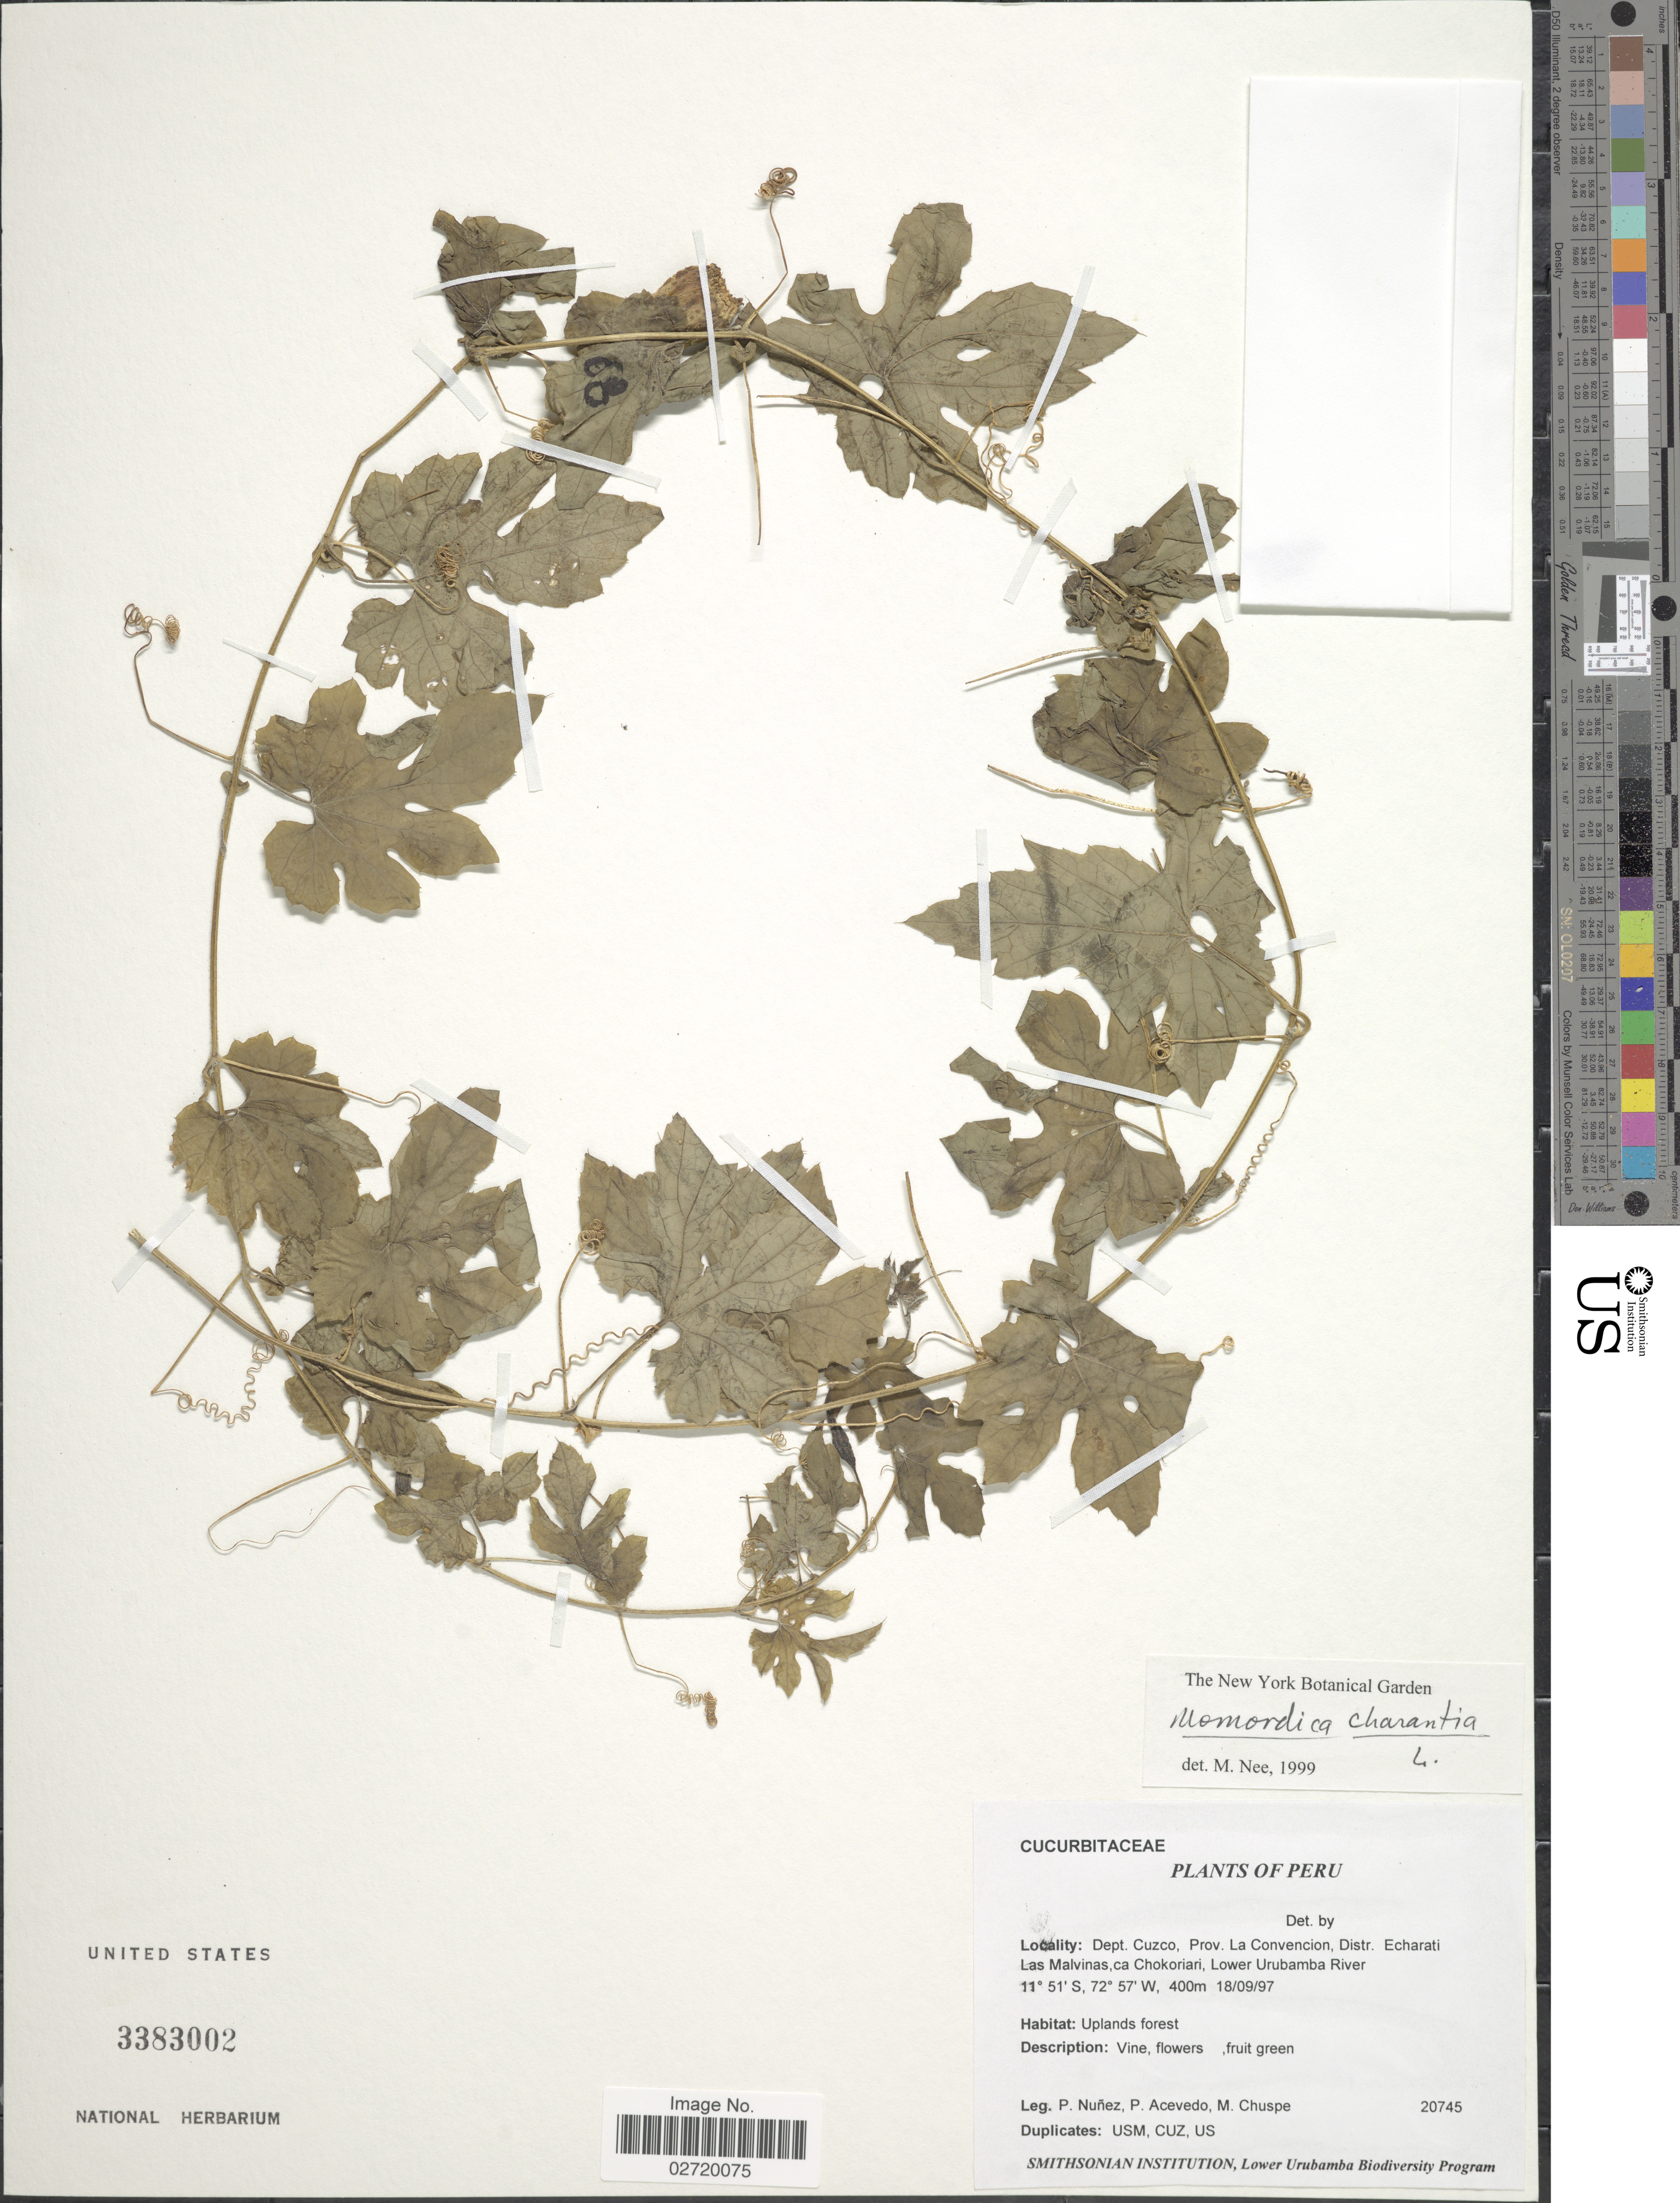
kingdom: Plantae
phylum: Tracheophyta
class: Magnoliopsida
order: Cucurbitales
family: Cucurbitaceae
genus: Momordica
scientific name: Momordica charantia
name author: L.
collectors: P. Nuñez V., P. Acevedo-Rodr. & M. Chuspe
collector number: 20745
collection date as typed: Transcribed d/m/y: 18/9/97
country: Peru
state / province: Cusco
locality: Prov. La Convencion, Distr. Echarati Las Malvinas ca Chokoriari, Lower Urubamba River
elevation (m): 400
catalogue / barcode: US 3383002